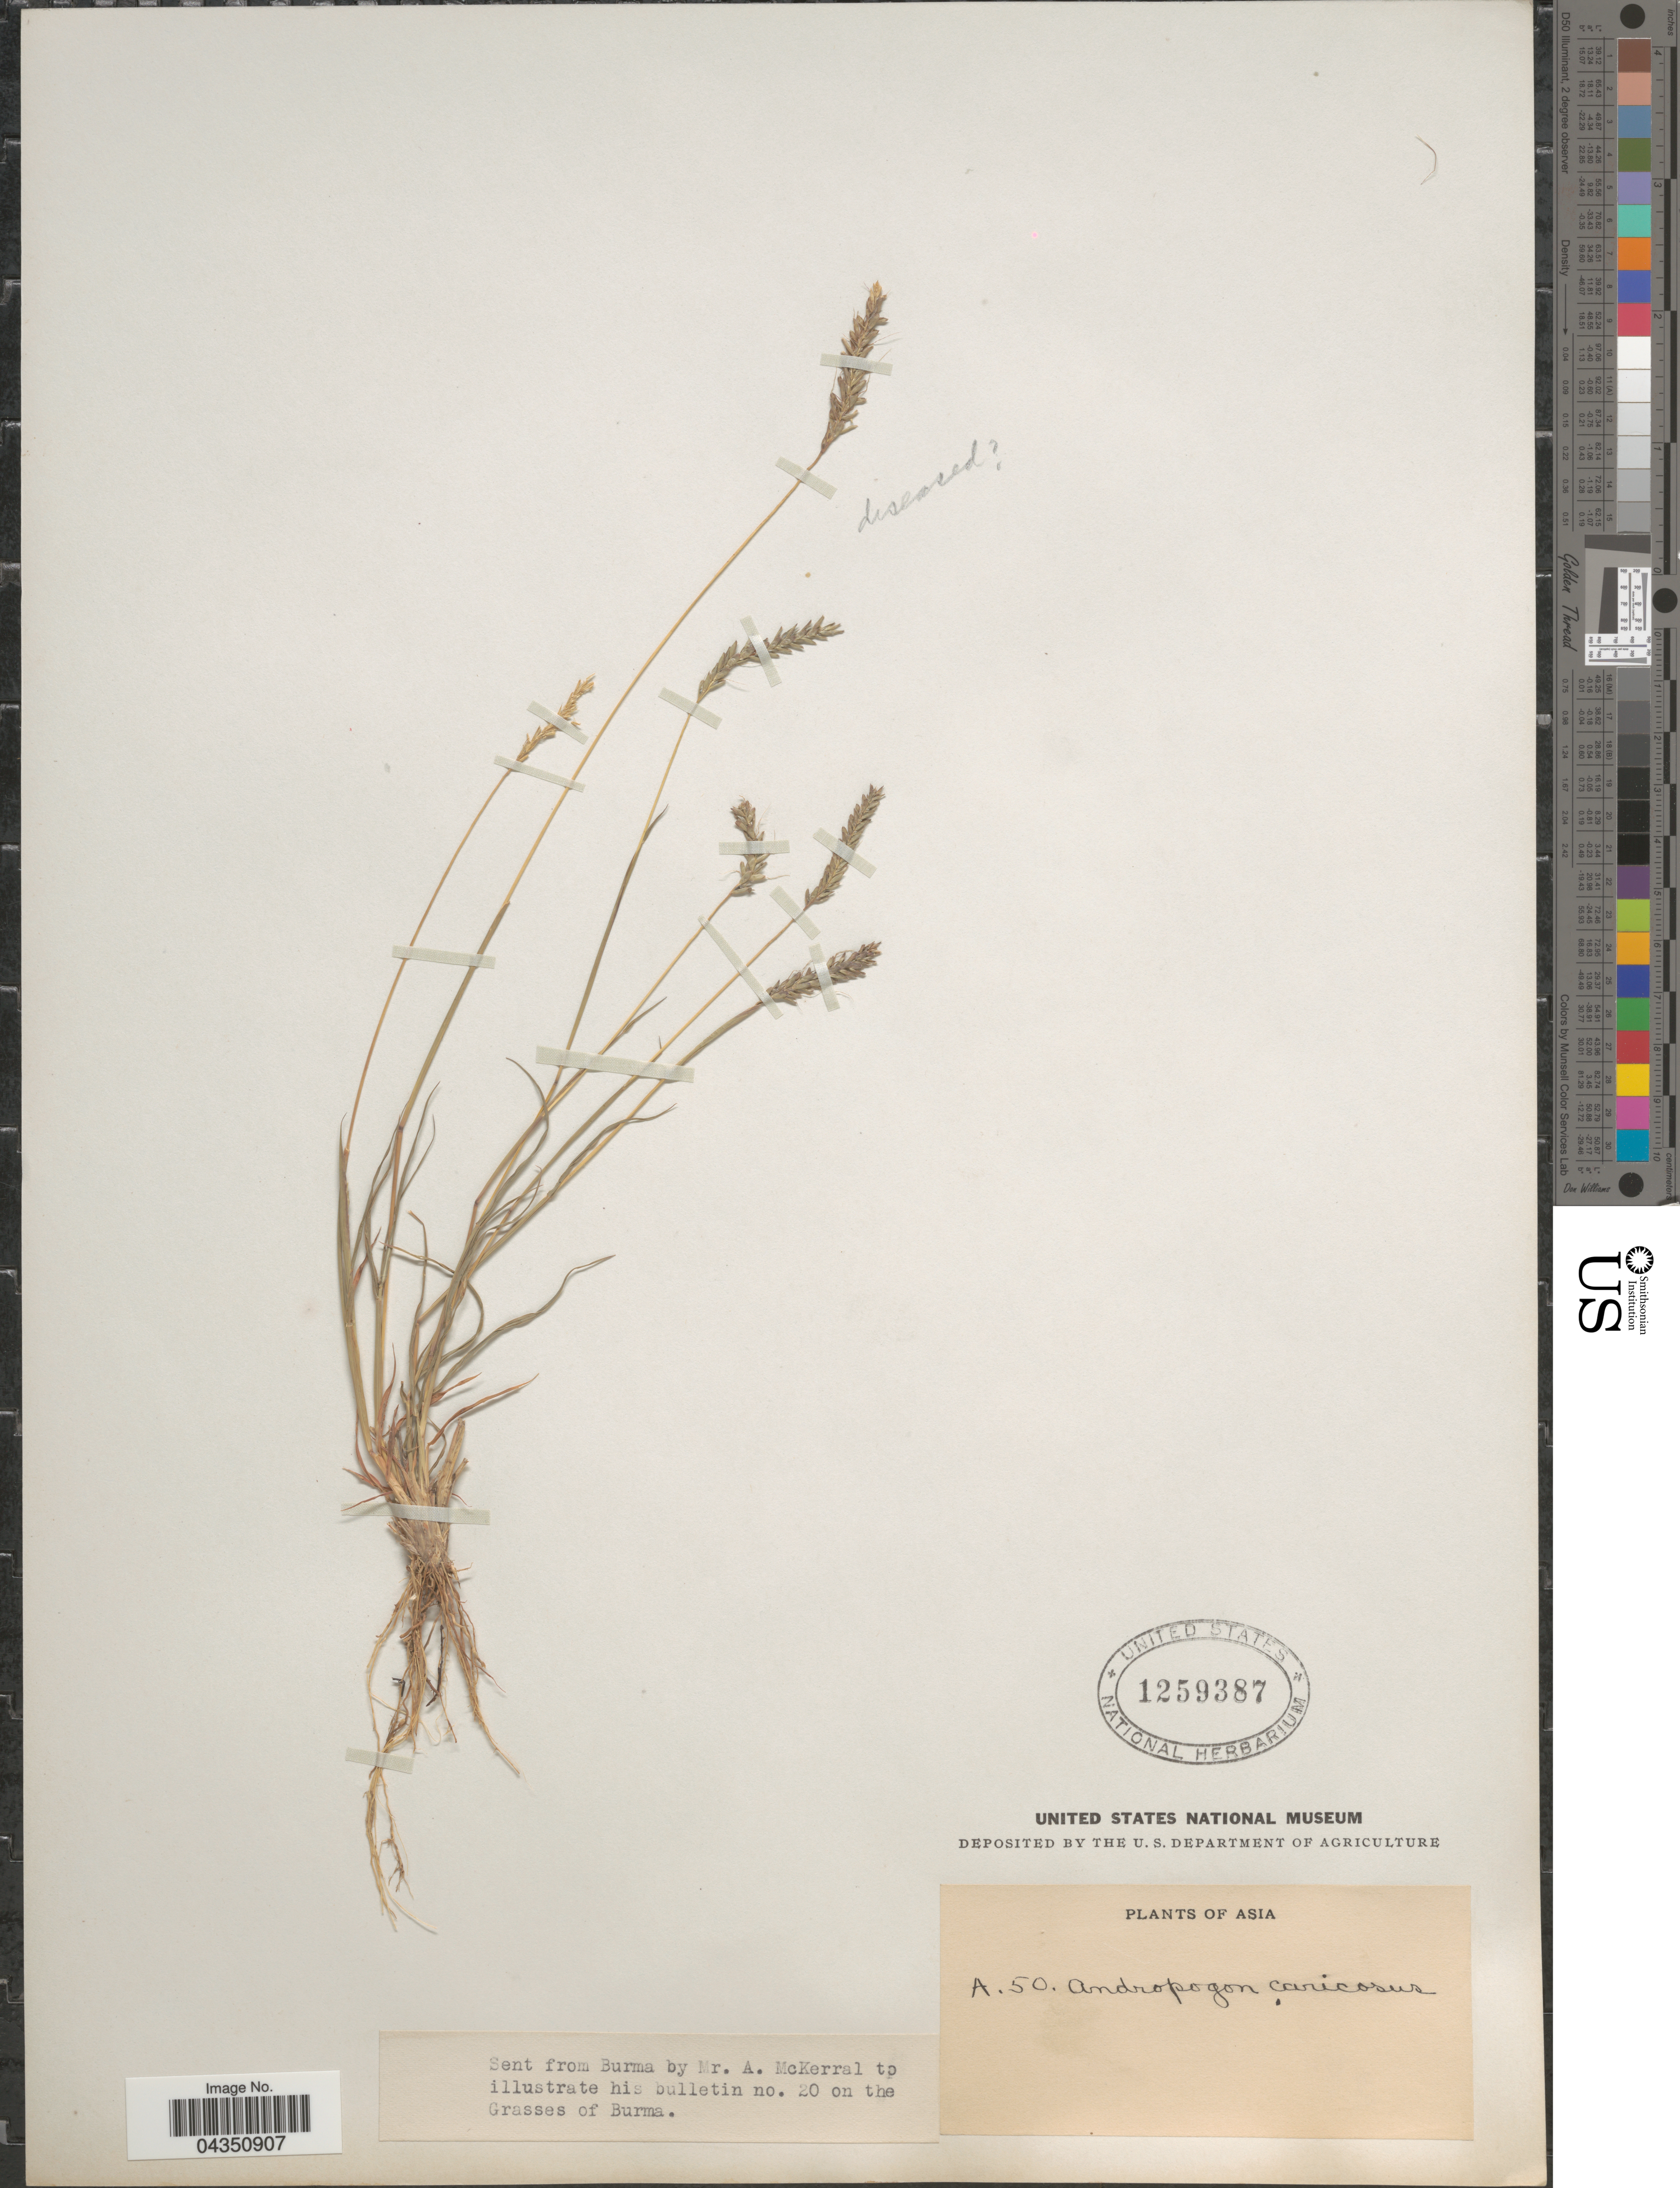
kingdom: Plantae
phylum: Tracheophyta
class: Liliopsida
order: Poales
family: Poaceae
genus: Dichanthium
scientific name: Dichanthium caricosum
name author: (L.) A. Camus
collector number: A50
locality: Asia.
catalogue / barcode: US 1259387